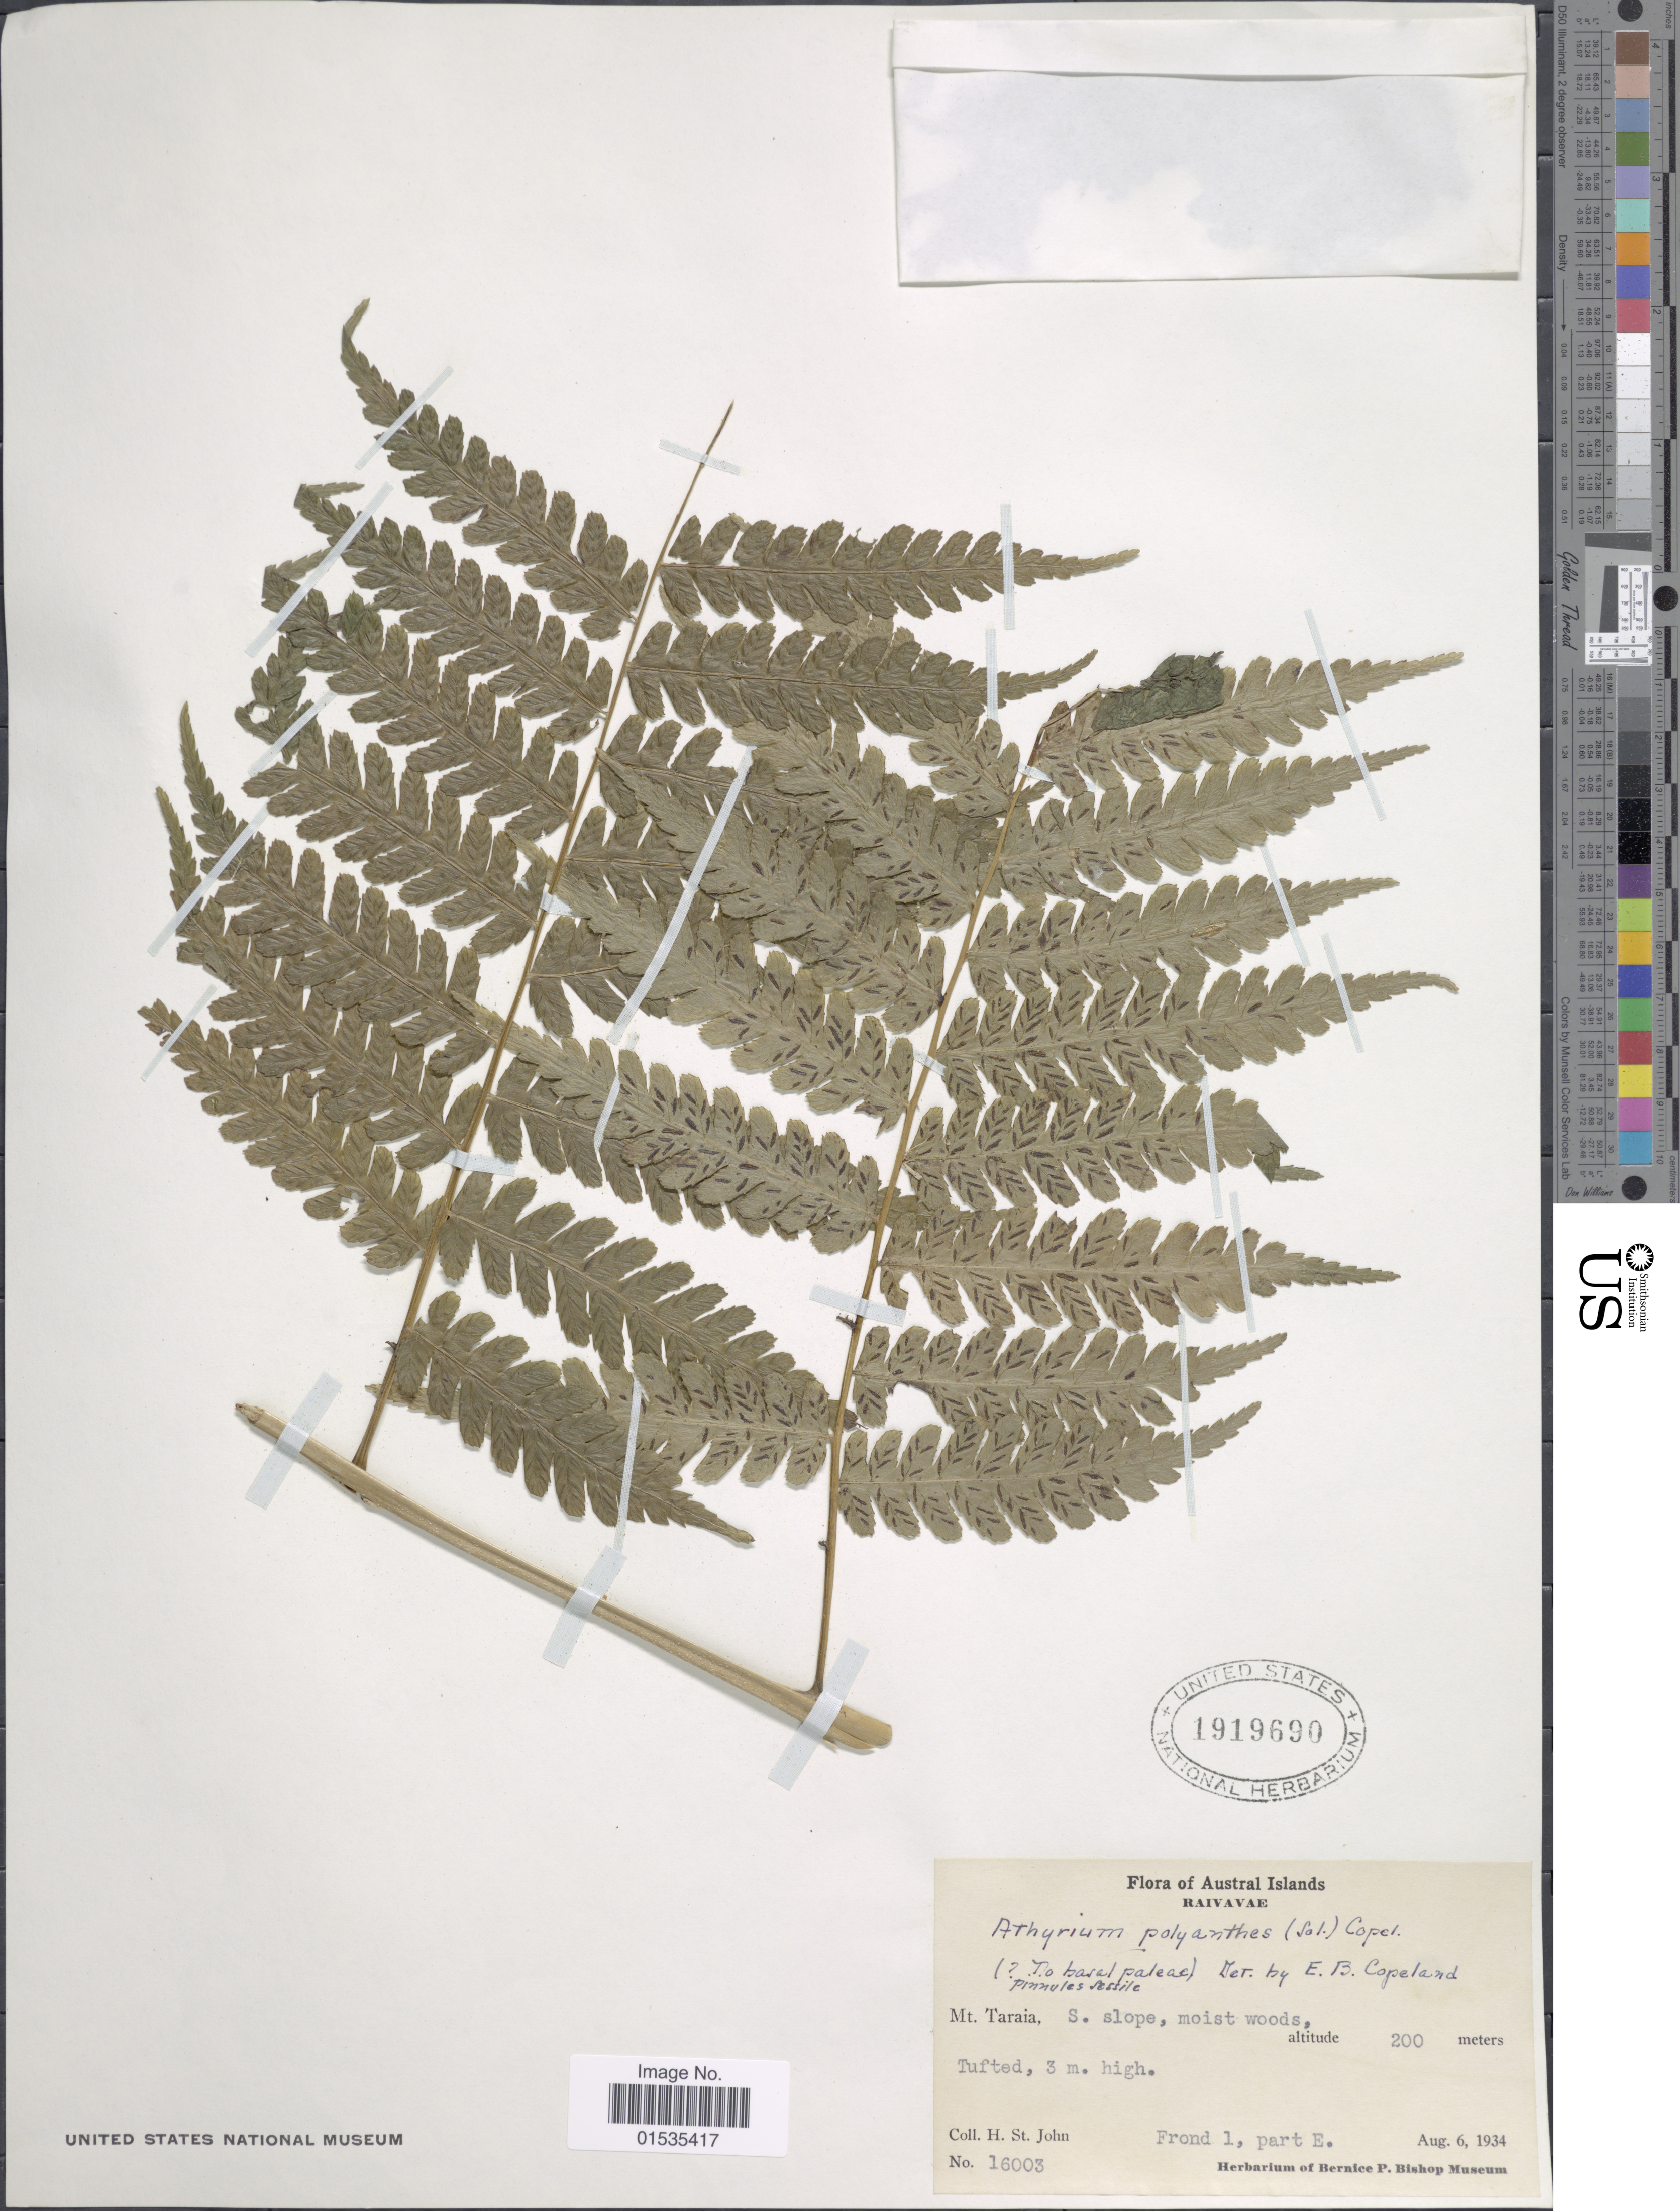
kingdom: Plantae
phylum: Tracheophyta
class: Polypodiopsida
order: Polypodiales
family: Athyriaceae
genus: Diplazium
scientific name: Diplazium harpeodes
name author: T. Moore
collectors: H. St. John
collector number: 16003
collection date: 1934-08-06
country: French Polynesia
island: Raivavae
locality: Austral Islands, Raivavae, Mt. Taraia, S. slope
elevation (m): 200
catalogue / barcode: US 1919690